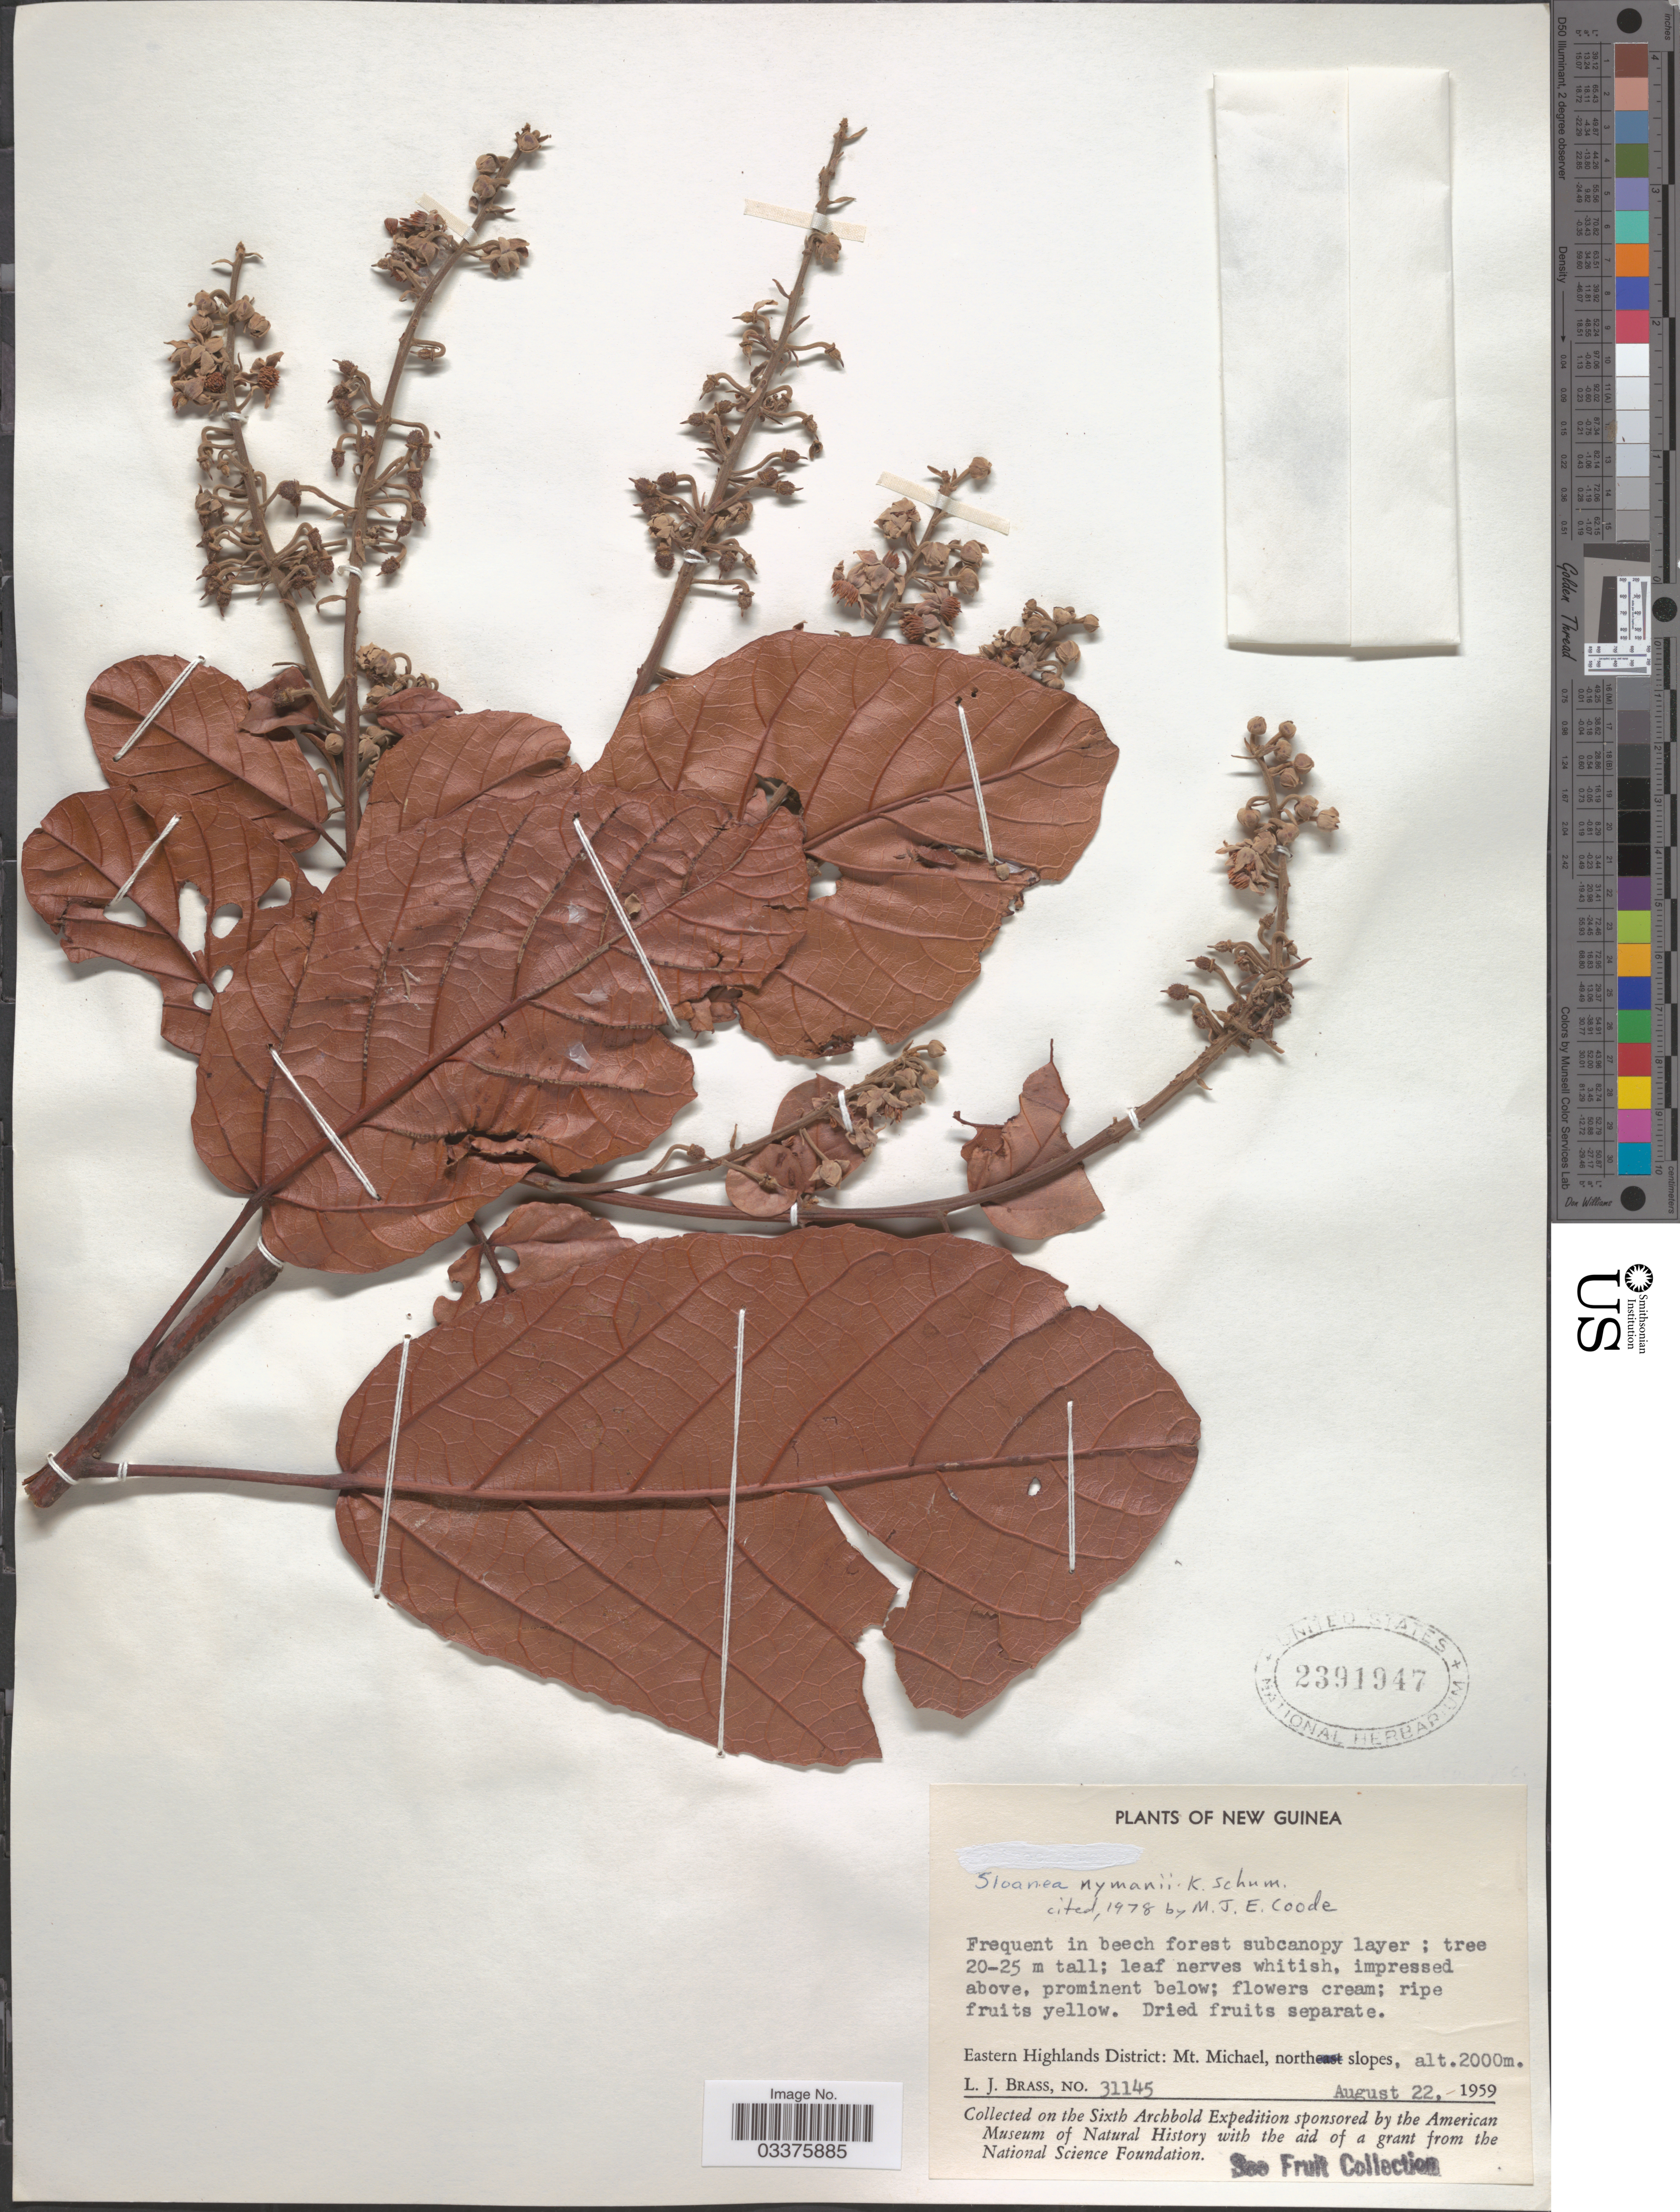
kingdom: Plantae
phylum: Tracheophyta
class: Magnoliopsida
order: Oxalidales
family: Elaeocarpaceae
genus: Sloanea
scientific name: Sloanea nymanii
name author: K. Schum.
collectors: L. J. Brass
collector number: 31145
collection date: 1959-08-22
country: Papua New Guinea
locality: New Guinea. Eastern Highlands District: Mt. Michael, north slopes.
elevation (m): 2000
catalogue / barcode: US 2391947